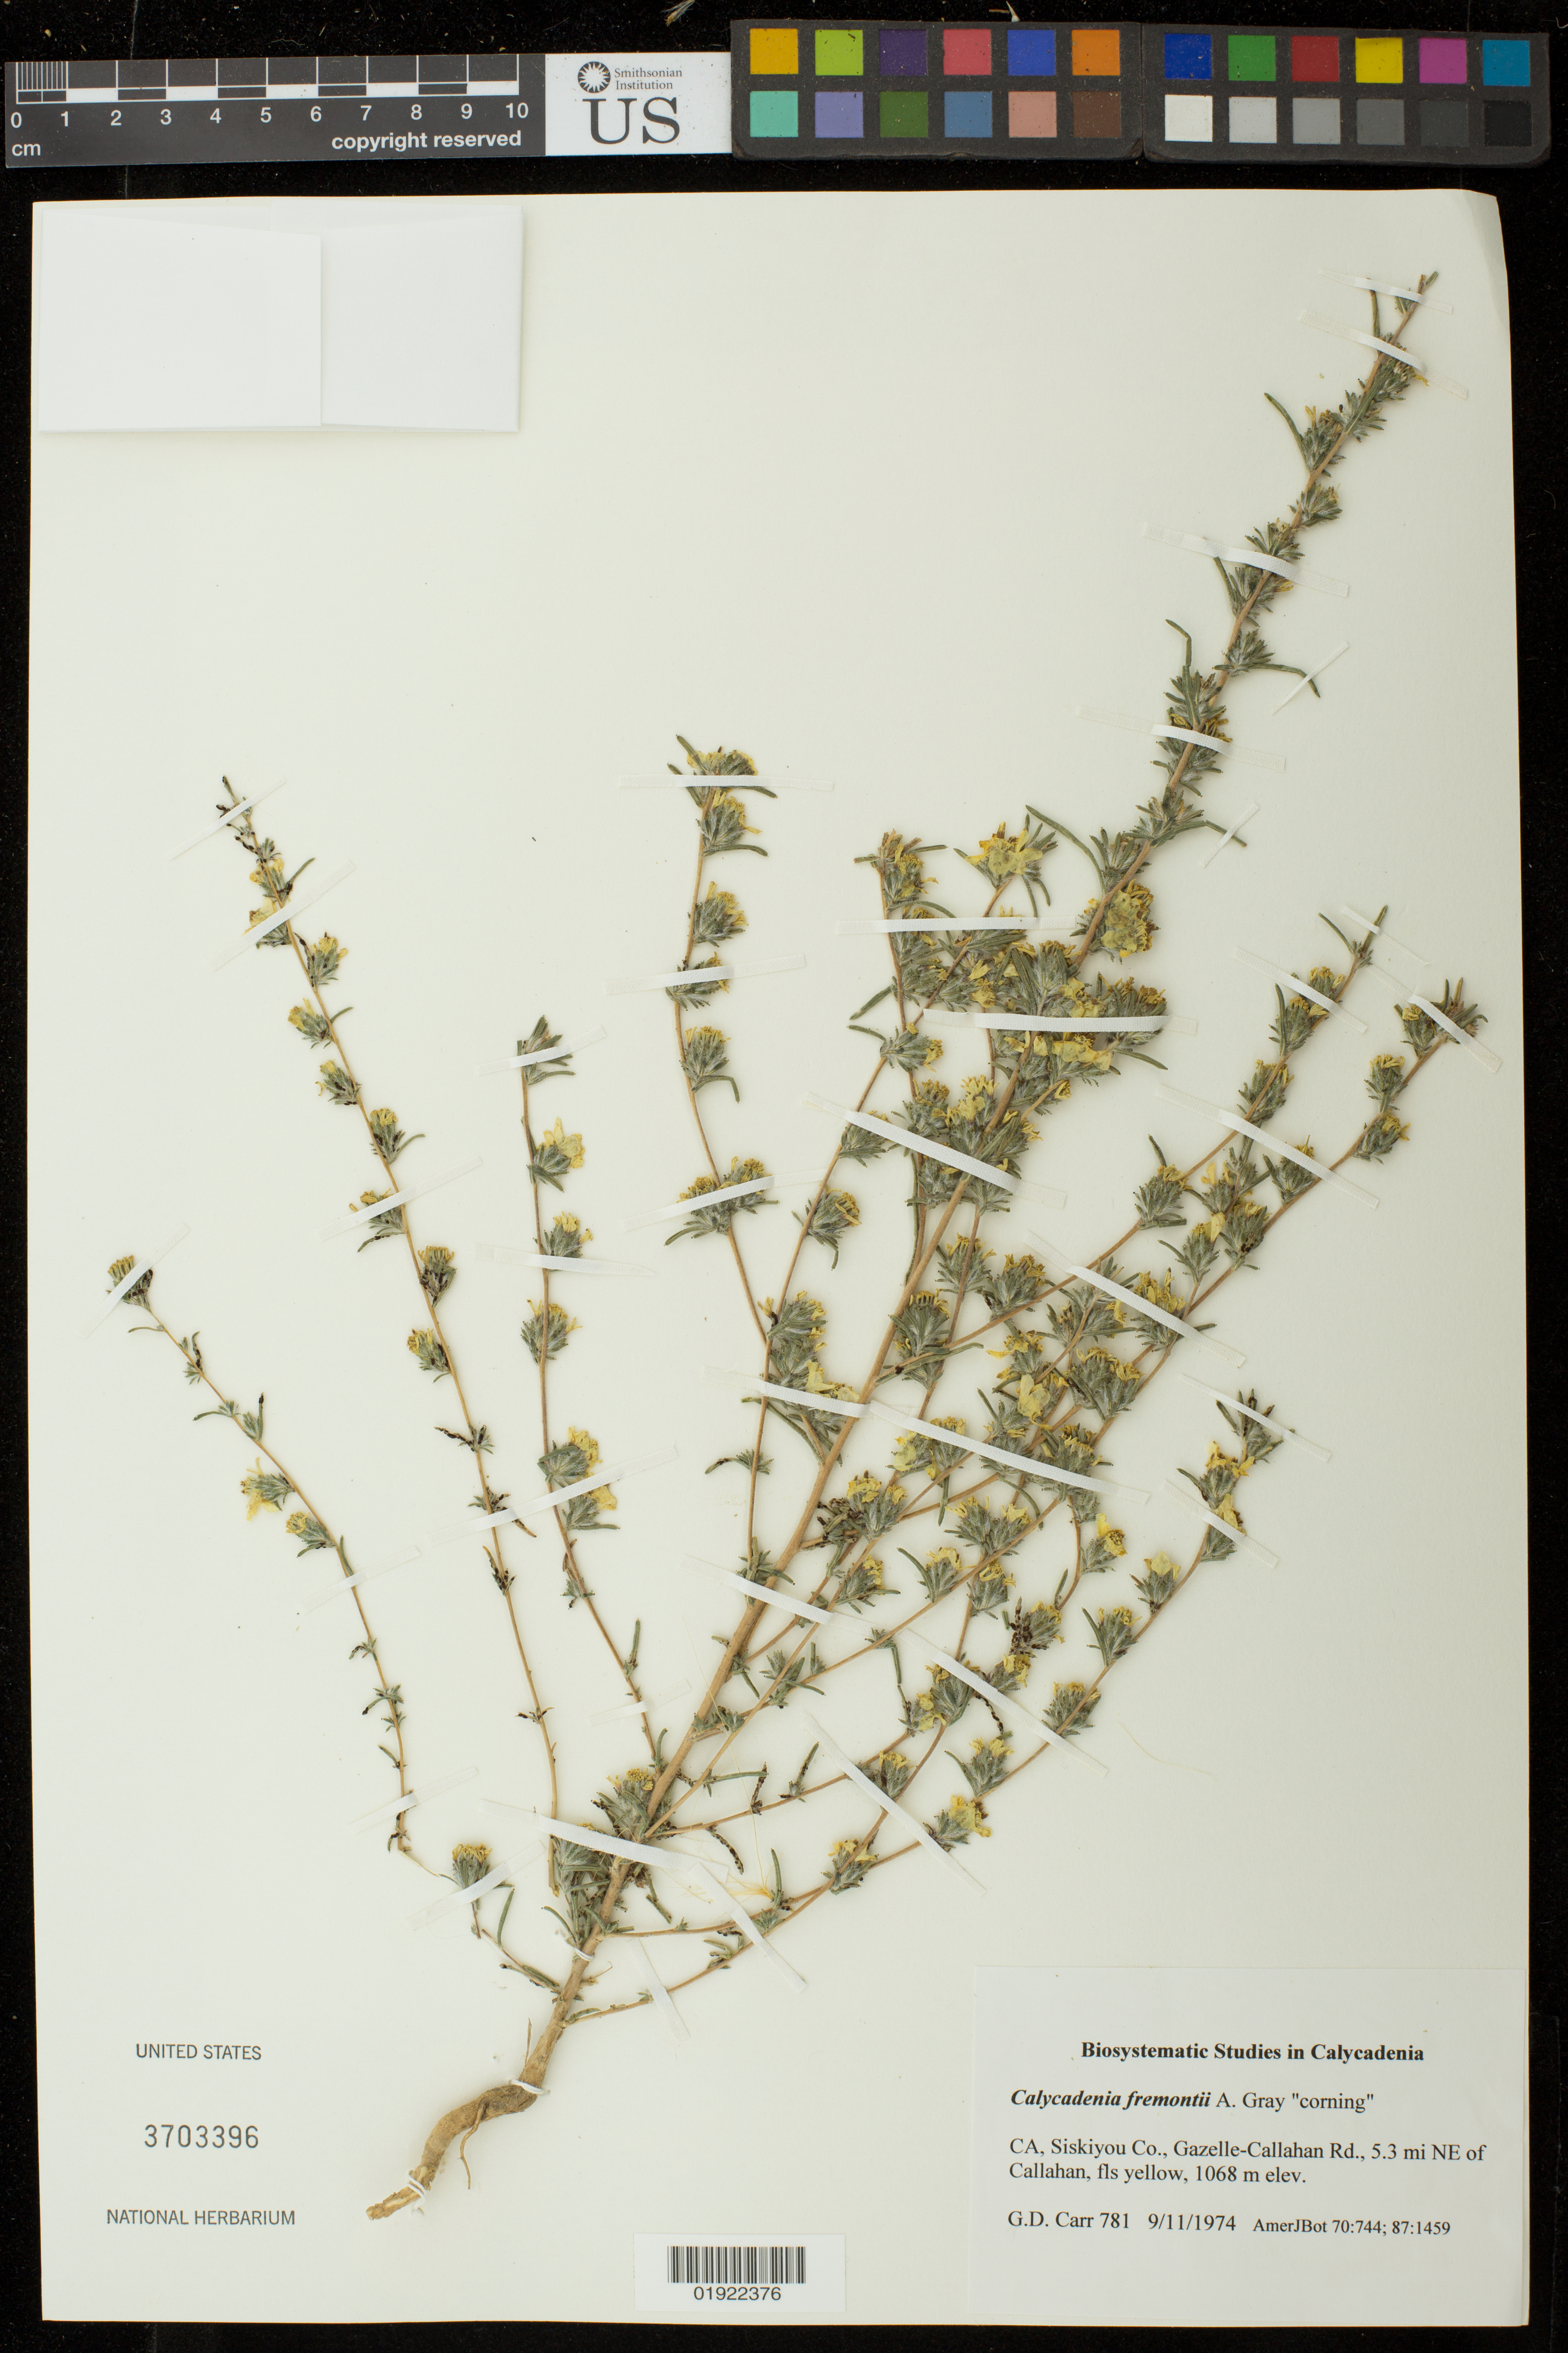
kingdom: Plantae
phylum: Tracheophyta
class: Magnoliopsida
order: Asterales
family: Asteraceae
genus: Calycadenia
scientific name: Calycadenia fremontii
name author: A. Gray in Emory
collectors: G. Carr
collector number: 781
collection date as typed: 9/11/1974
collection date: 1974-09-11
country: United States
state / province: California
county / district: Siskiyou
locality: Gazelle-Callahan Rd. 5.3 mi NE of Callahan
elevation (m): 1068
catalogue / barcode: US 3703396